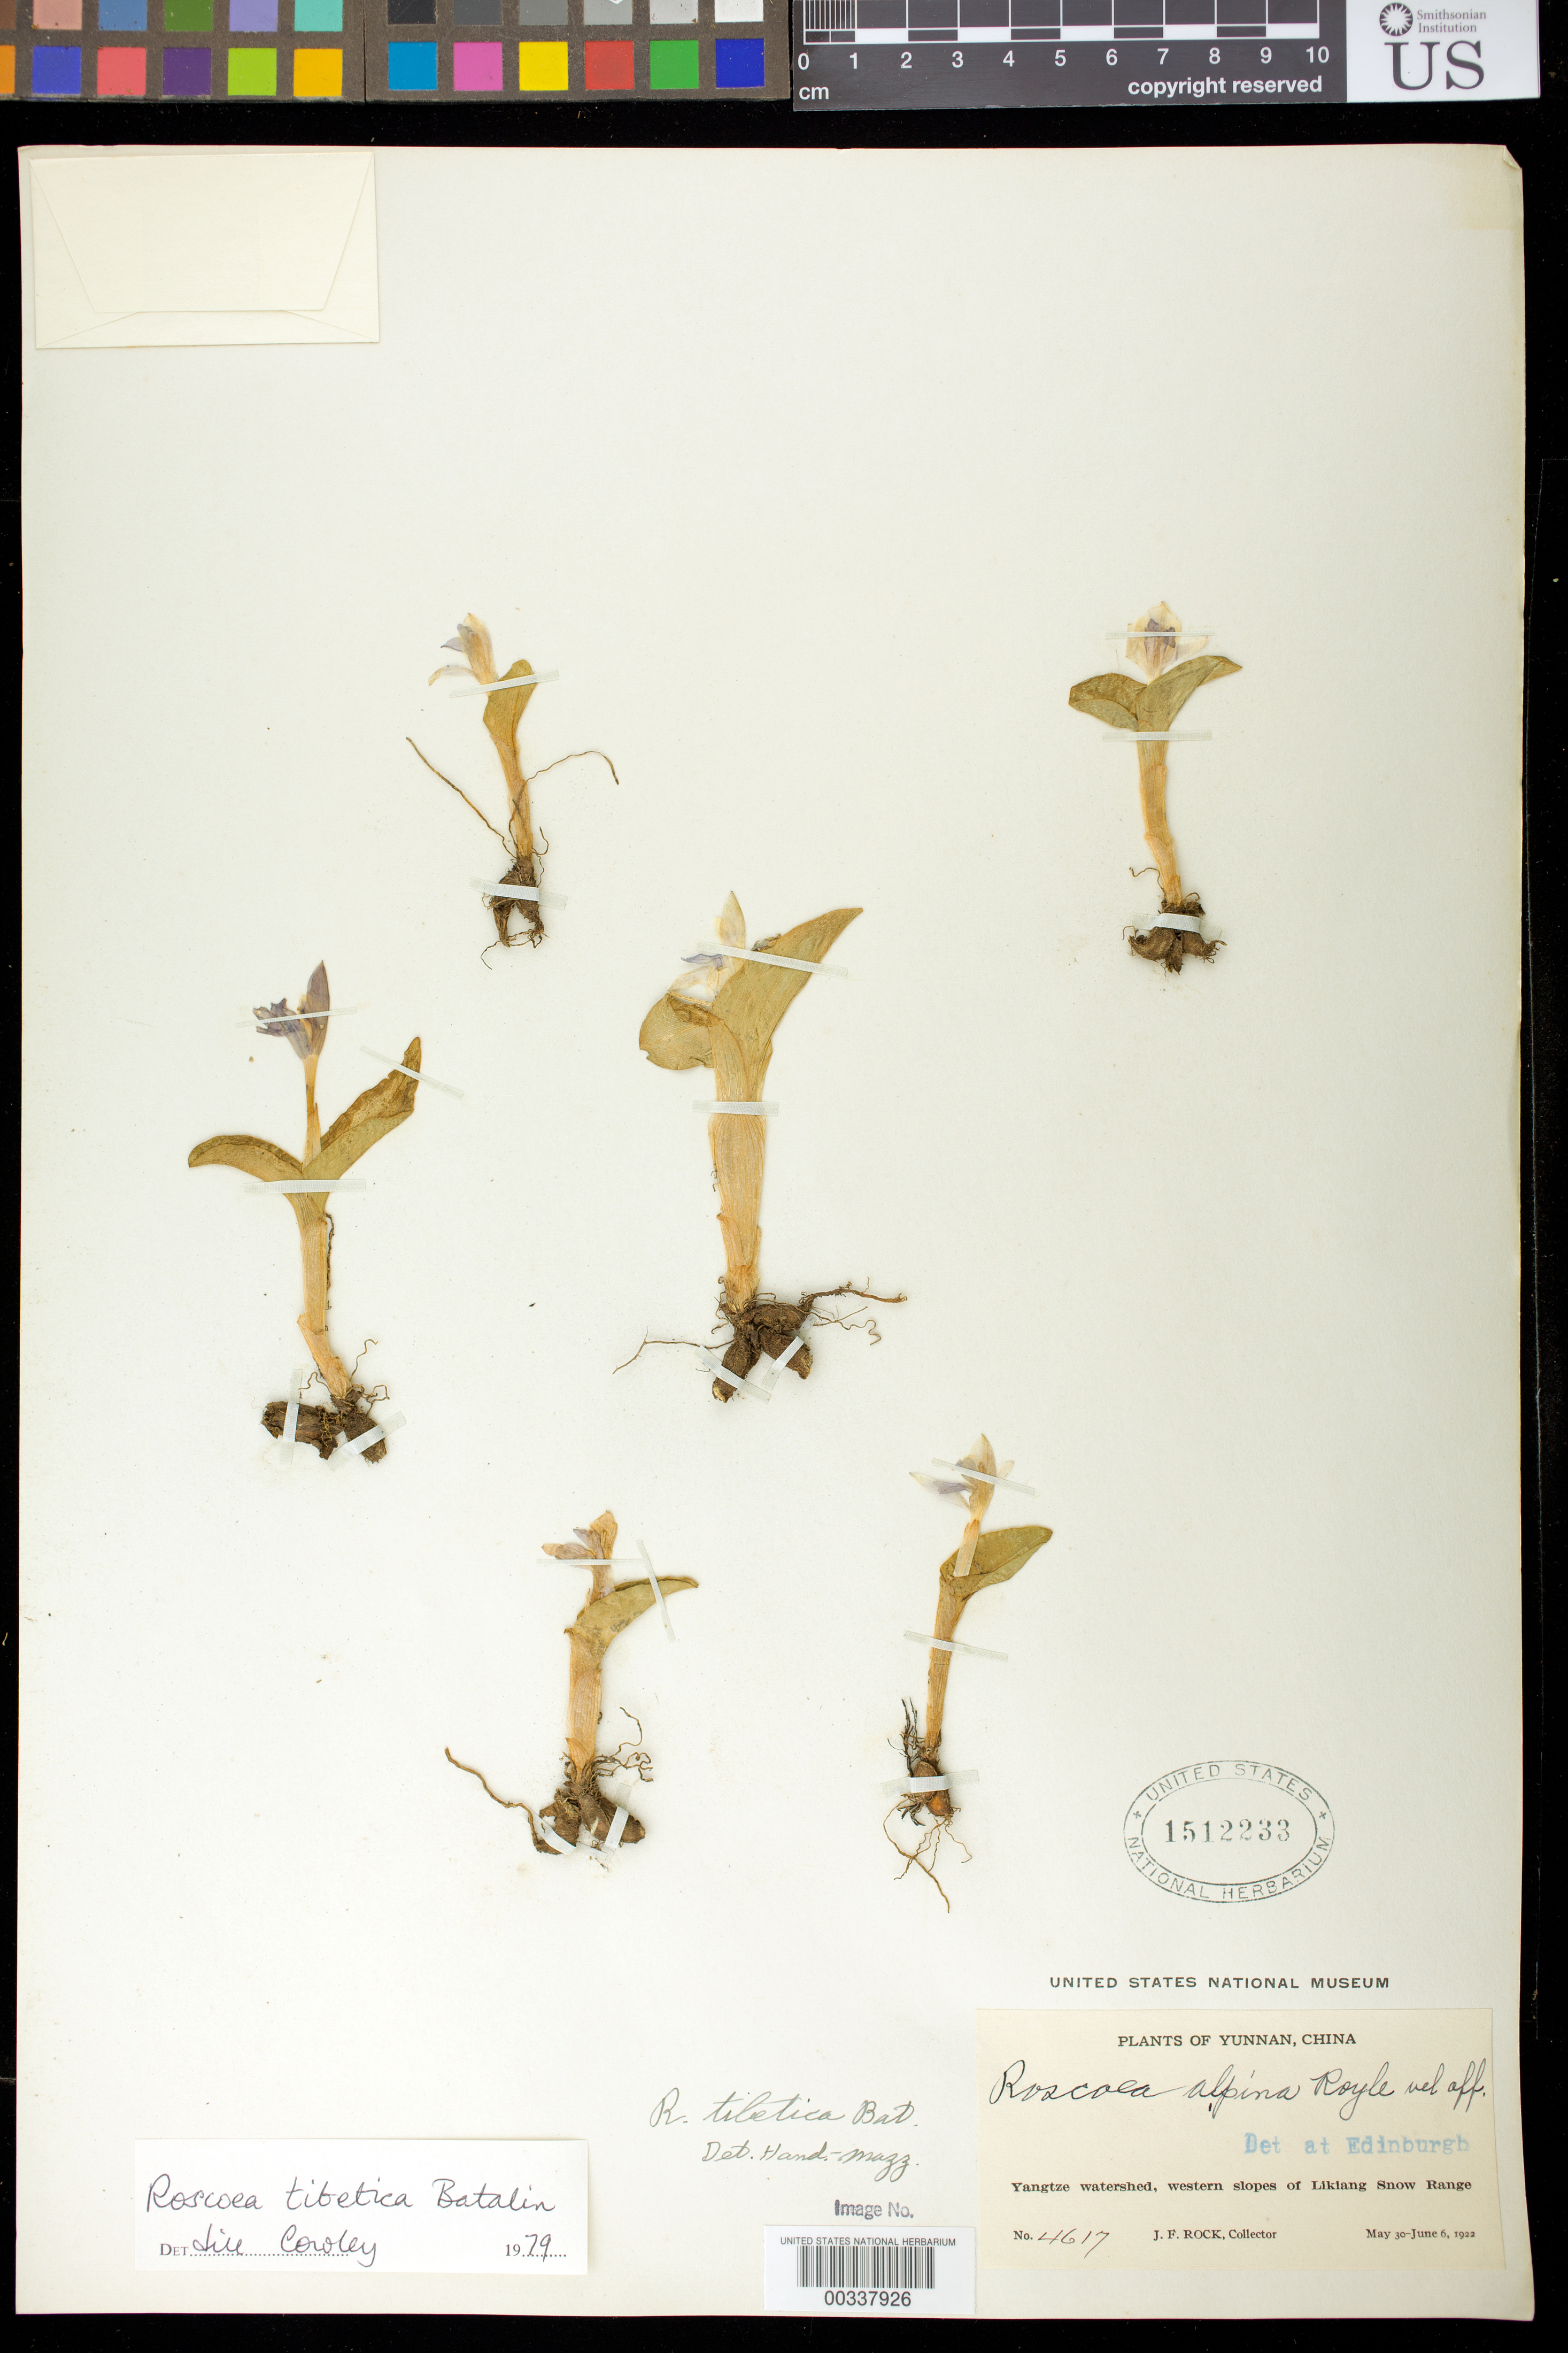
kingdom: Plantae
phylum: Tracheophyta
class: Liliopsida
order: Zingiberales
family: Zingiberaceae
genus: Roscoea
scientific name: Roscoea tibetica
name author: Batalin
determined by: Cowley, J.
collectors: J. F. Rock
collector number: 4617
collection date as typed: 30 May 1922 to 06 Jun 1922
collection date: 1922-05-30/1922-06-06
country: China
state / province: Yunnan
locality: Yangtze watershed, western slopes of Likiang snow range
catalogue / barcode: US 1512233